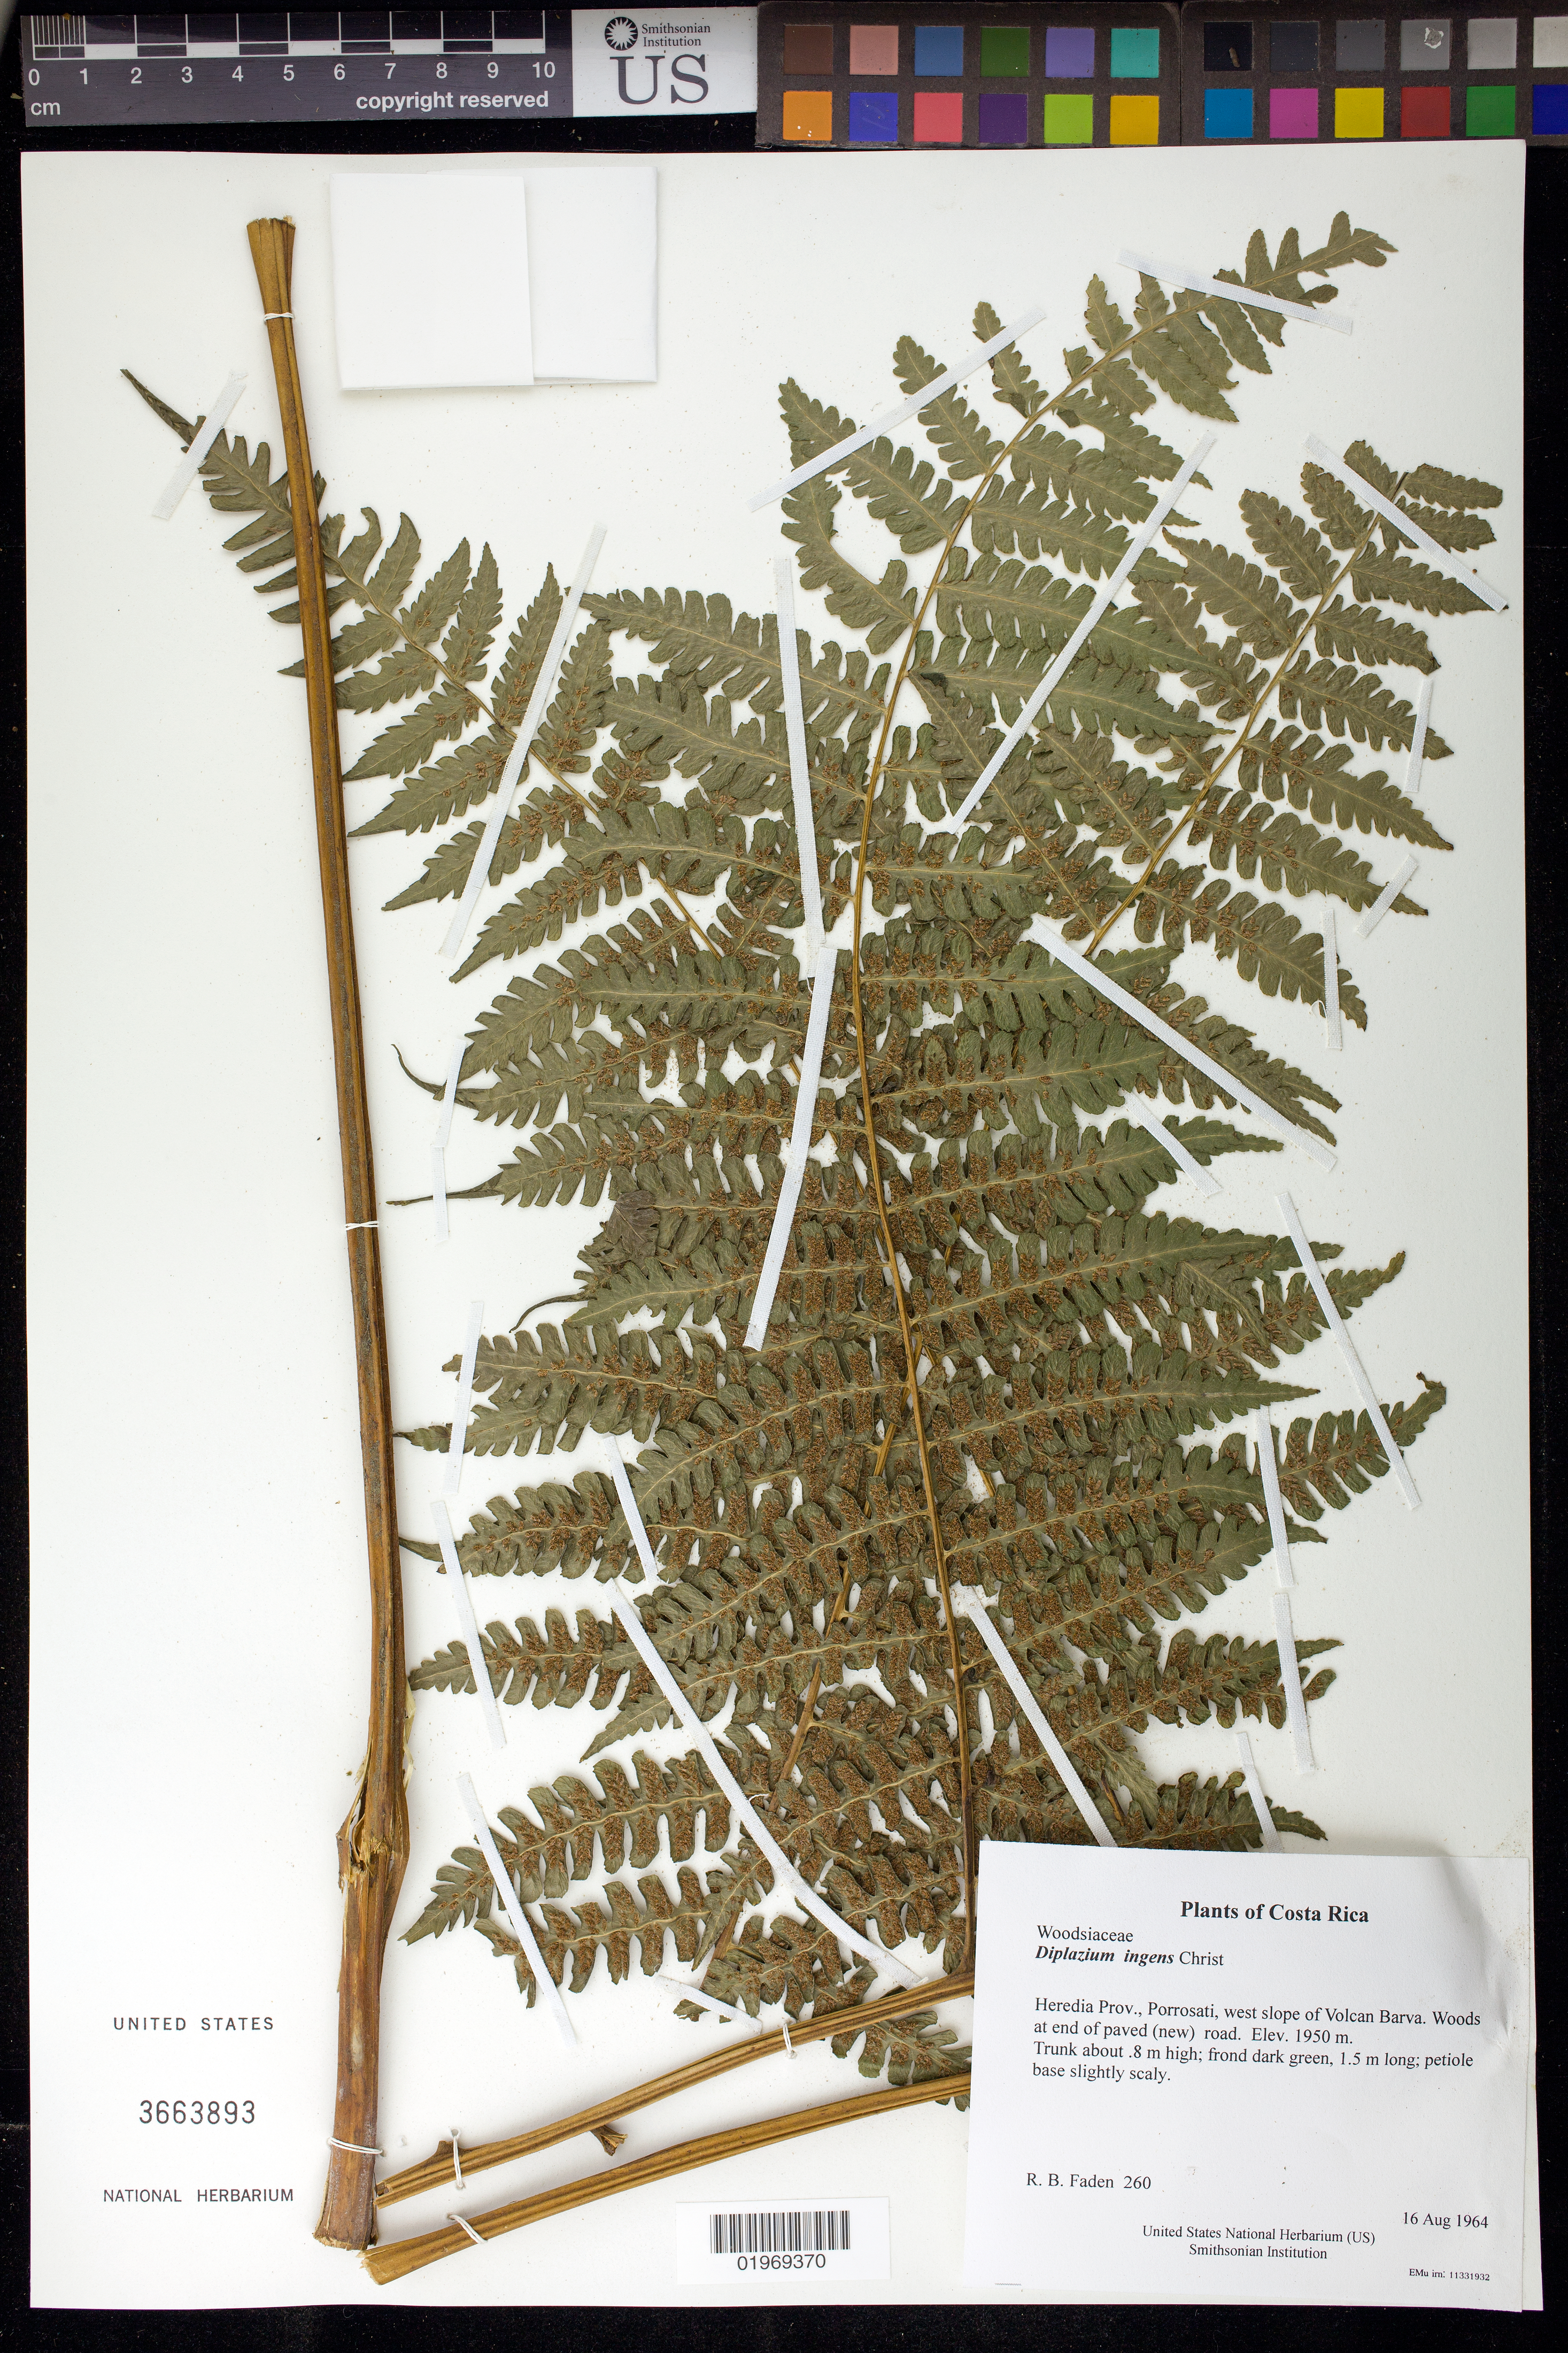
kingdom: Plantae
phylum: Tracheophyta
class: Polypodiopsida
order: Polypodiales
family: Athyriaceae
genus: Diplazium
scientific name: Diplazium ingens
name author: Christ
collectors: R. B. Faden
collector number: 260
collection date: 1964-08-16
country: Costa Rica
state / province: Heredia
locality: Porrosati, west slope of Volcan Barva. Woods at end of paved (new) road.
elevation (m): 1950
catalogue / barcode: US 3663893